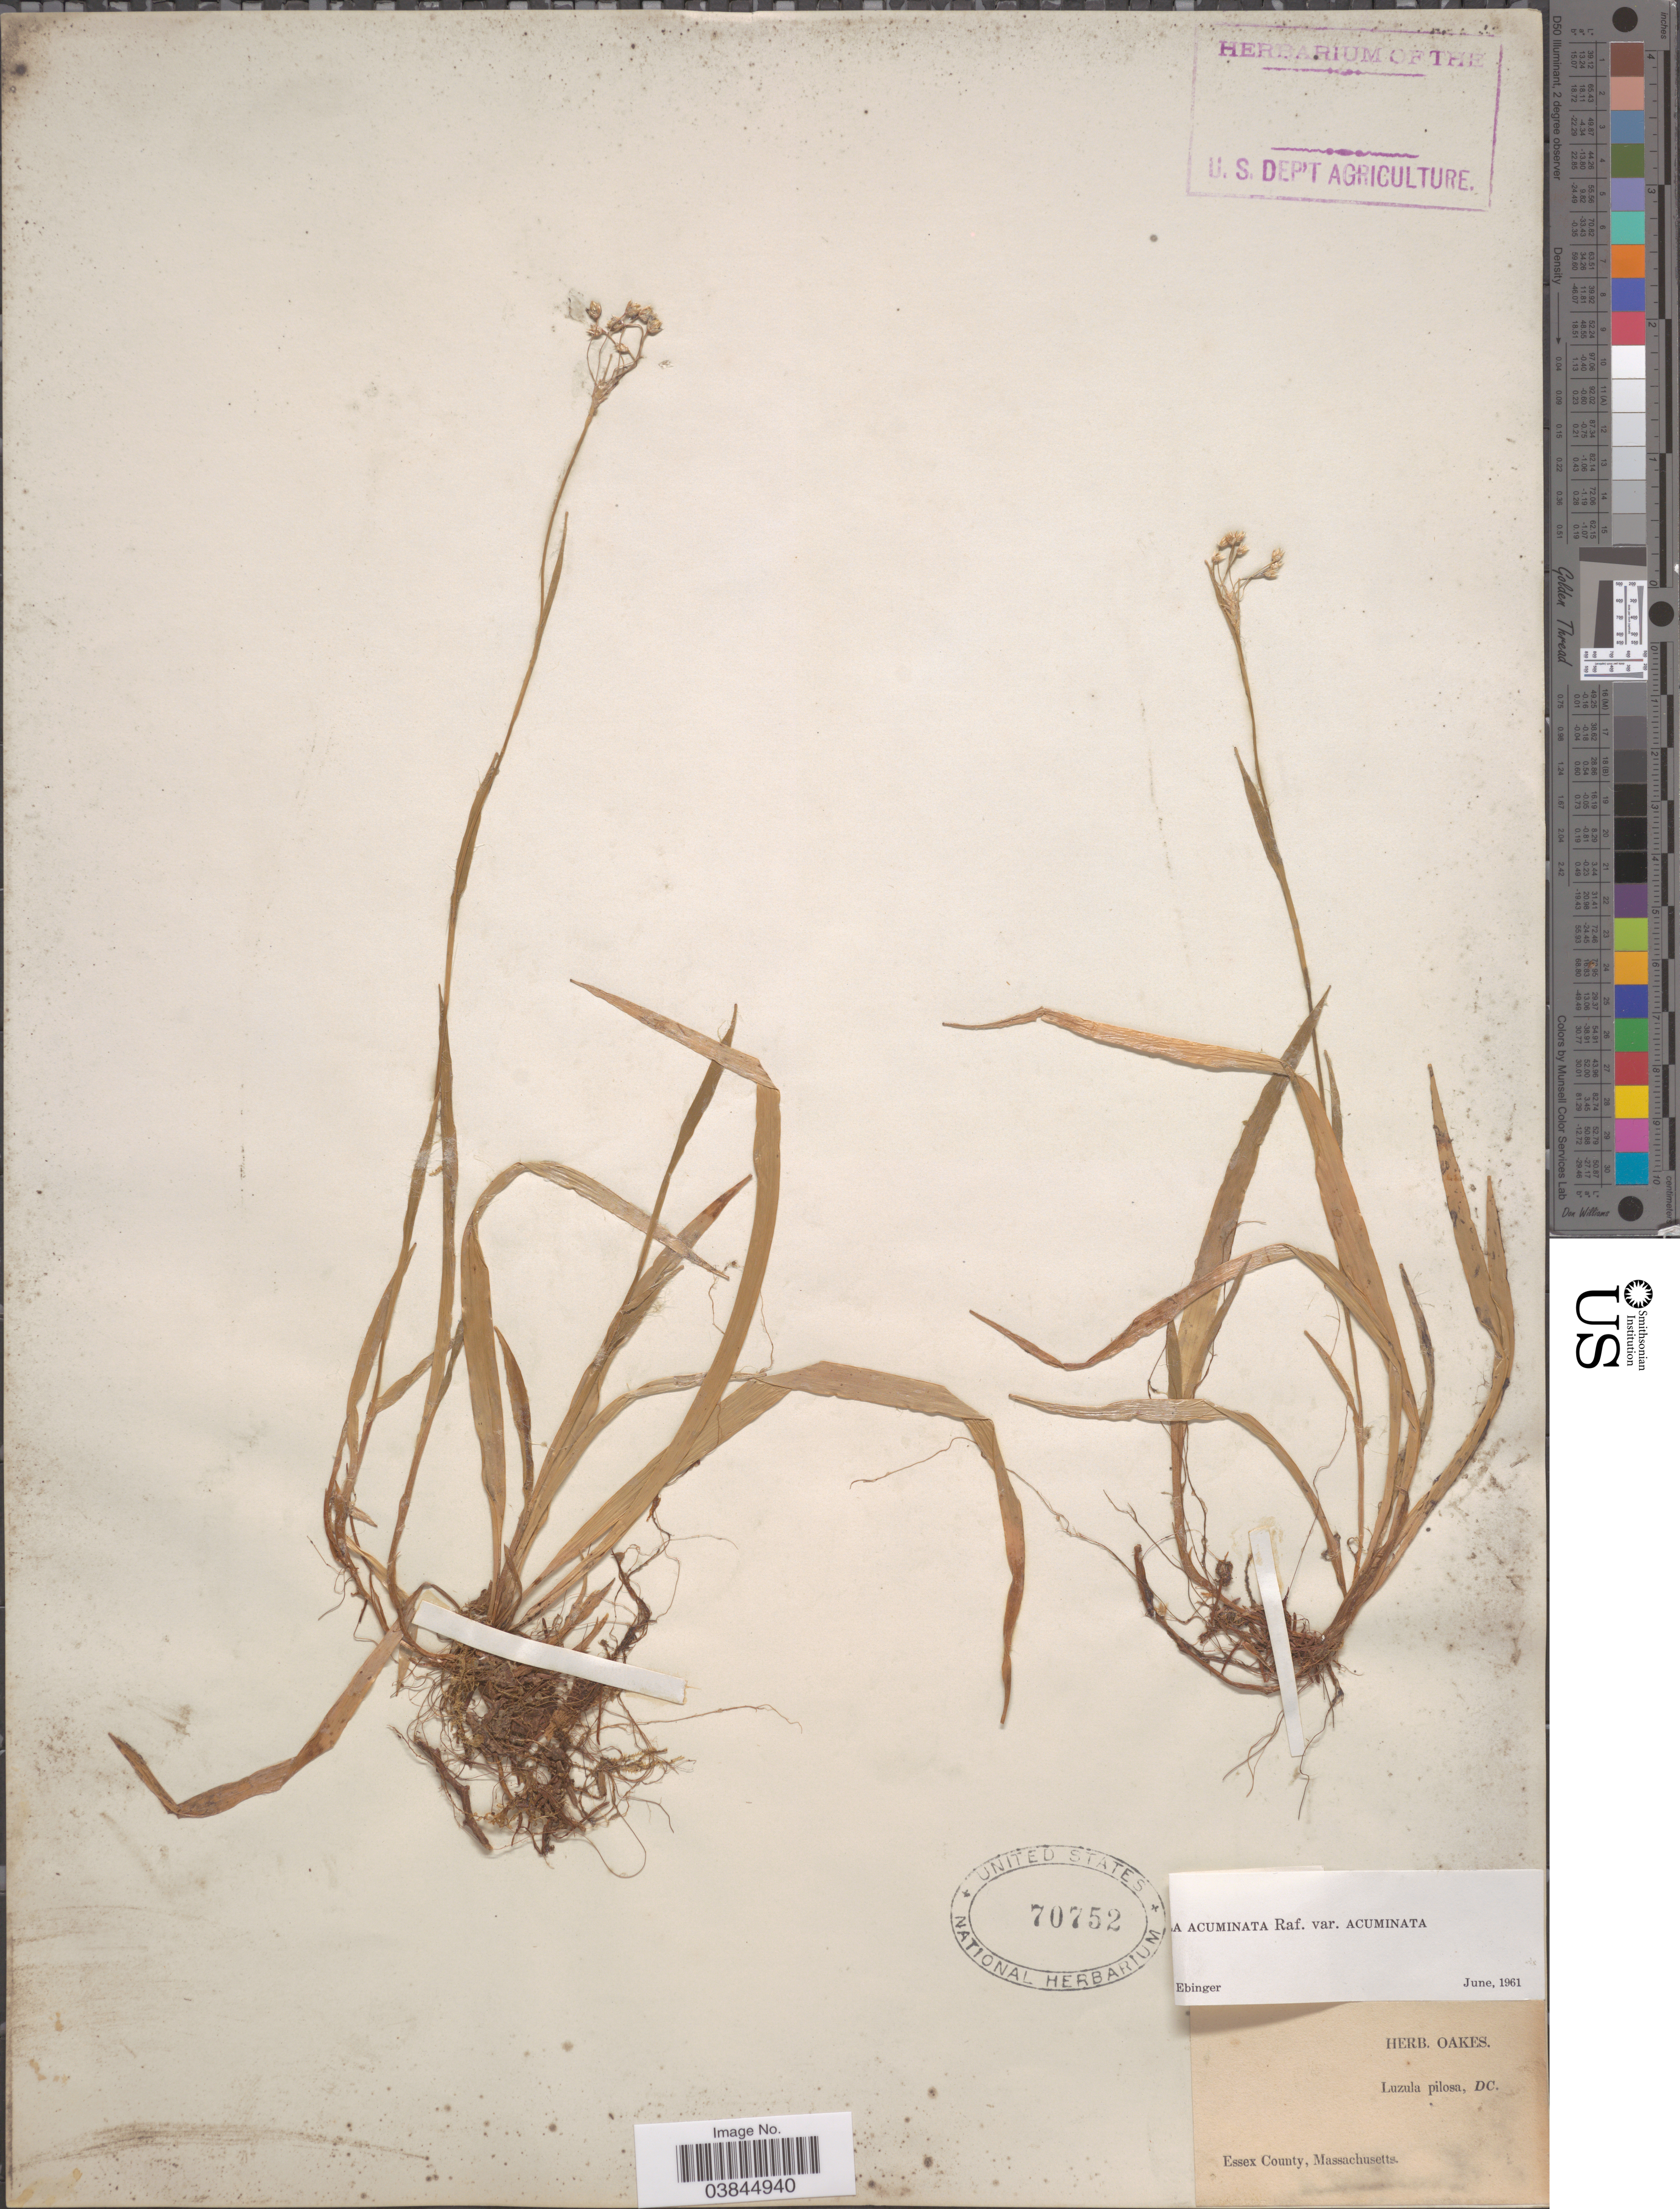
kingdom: Plantae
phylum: Tracheophyta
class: Liliopsida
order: Poales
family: Juncaceae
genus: Luzula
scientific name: Luzula acuminata var. acuminata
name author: Raf.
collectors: ex herb. Oakes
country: United States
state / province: Massachusetts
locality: Essex County.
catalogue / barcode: US 70752